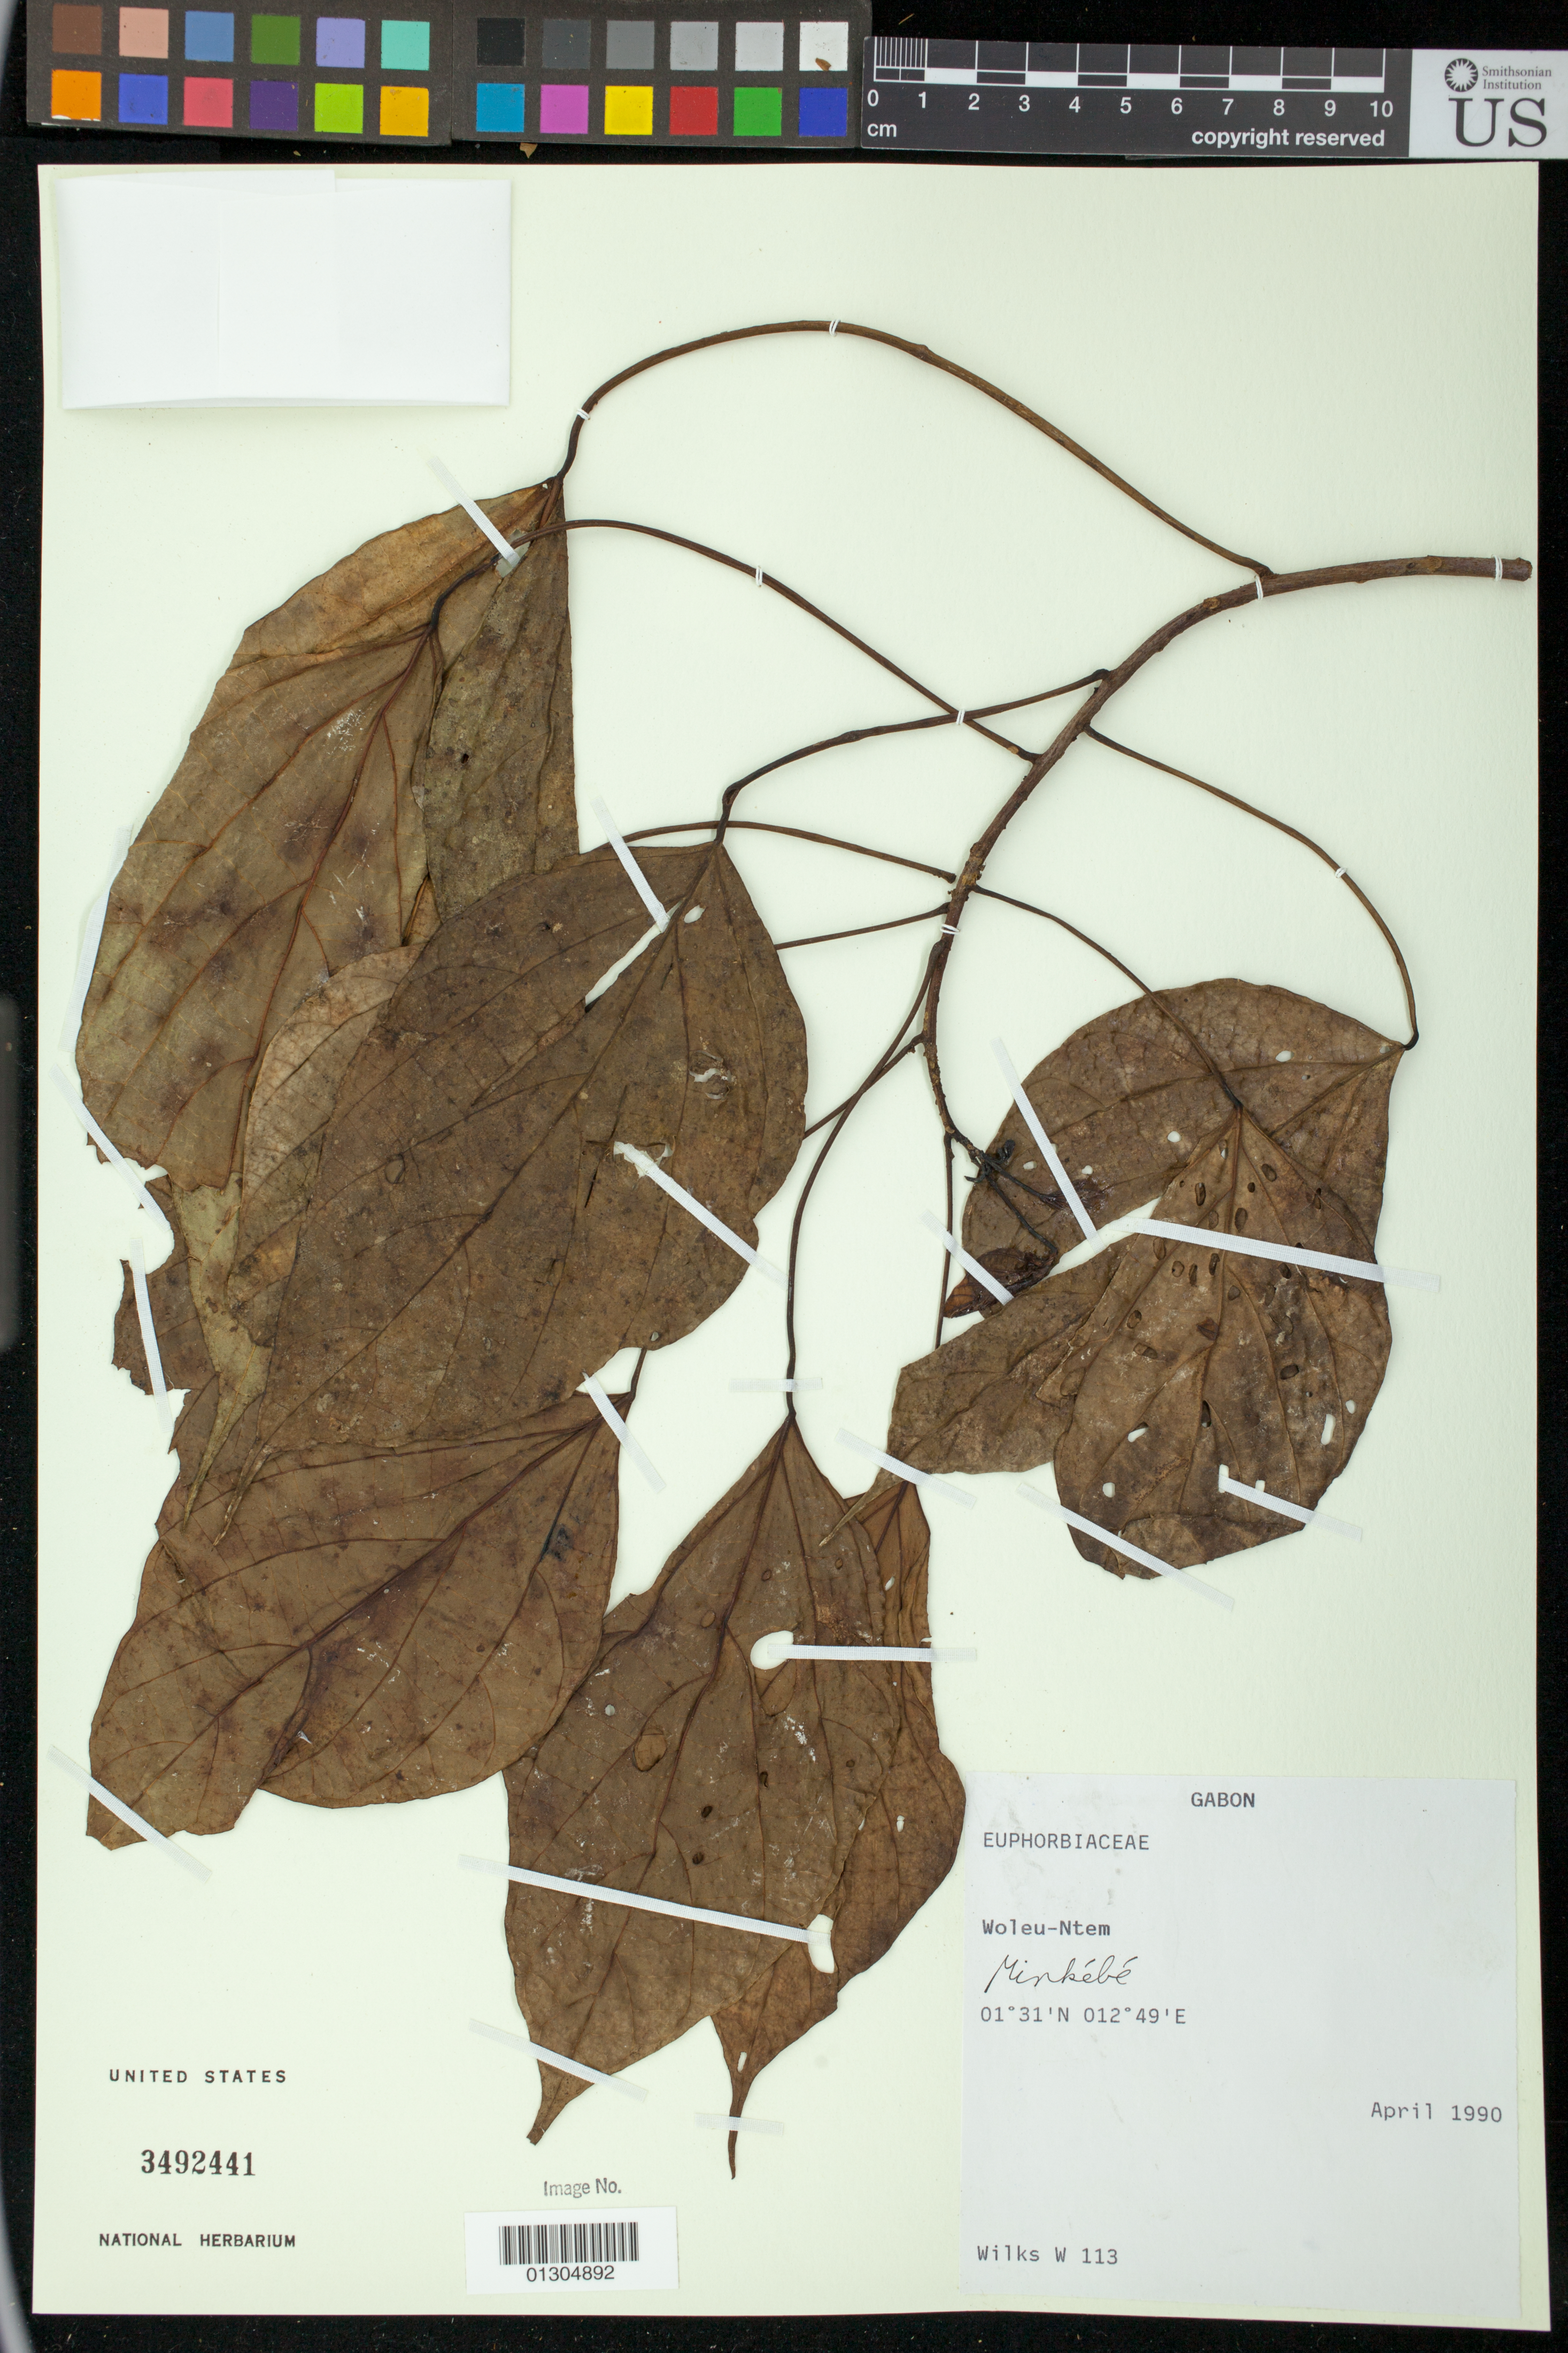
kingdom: Plantae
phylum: Tracheophyta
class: Magnoliopsida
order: Malpighiales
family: Euphorbiaceae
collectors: W. Wilks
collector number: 113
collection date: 1990-04-01/1990-04-30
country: Gabon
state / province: Woleu-Ntem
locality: Minkebe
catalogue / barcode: US 3492441